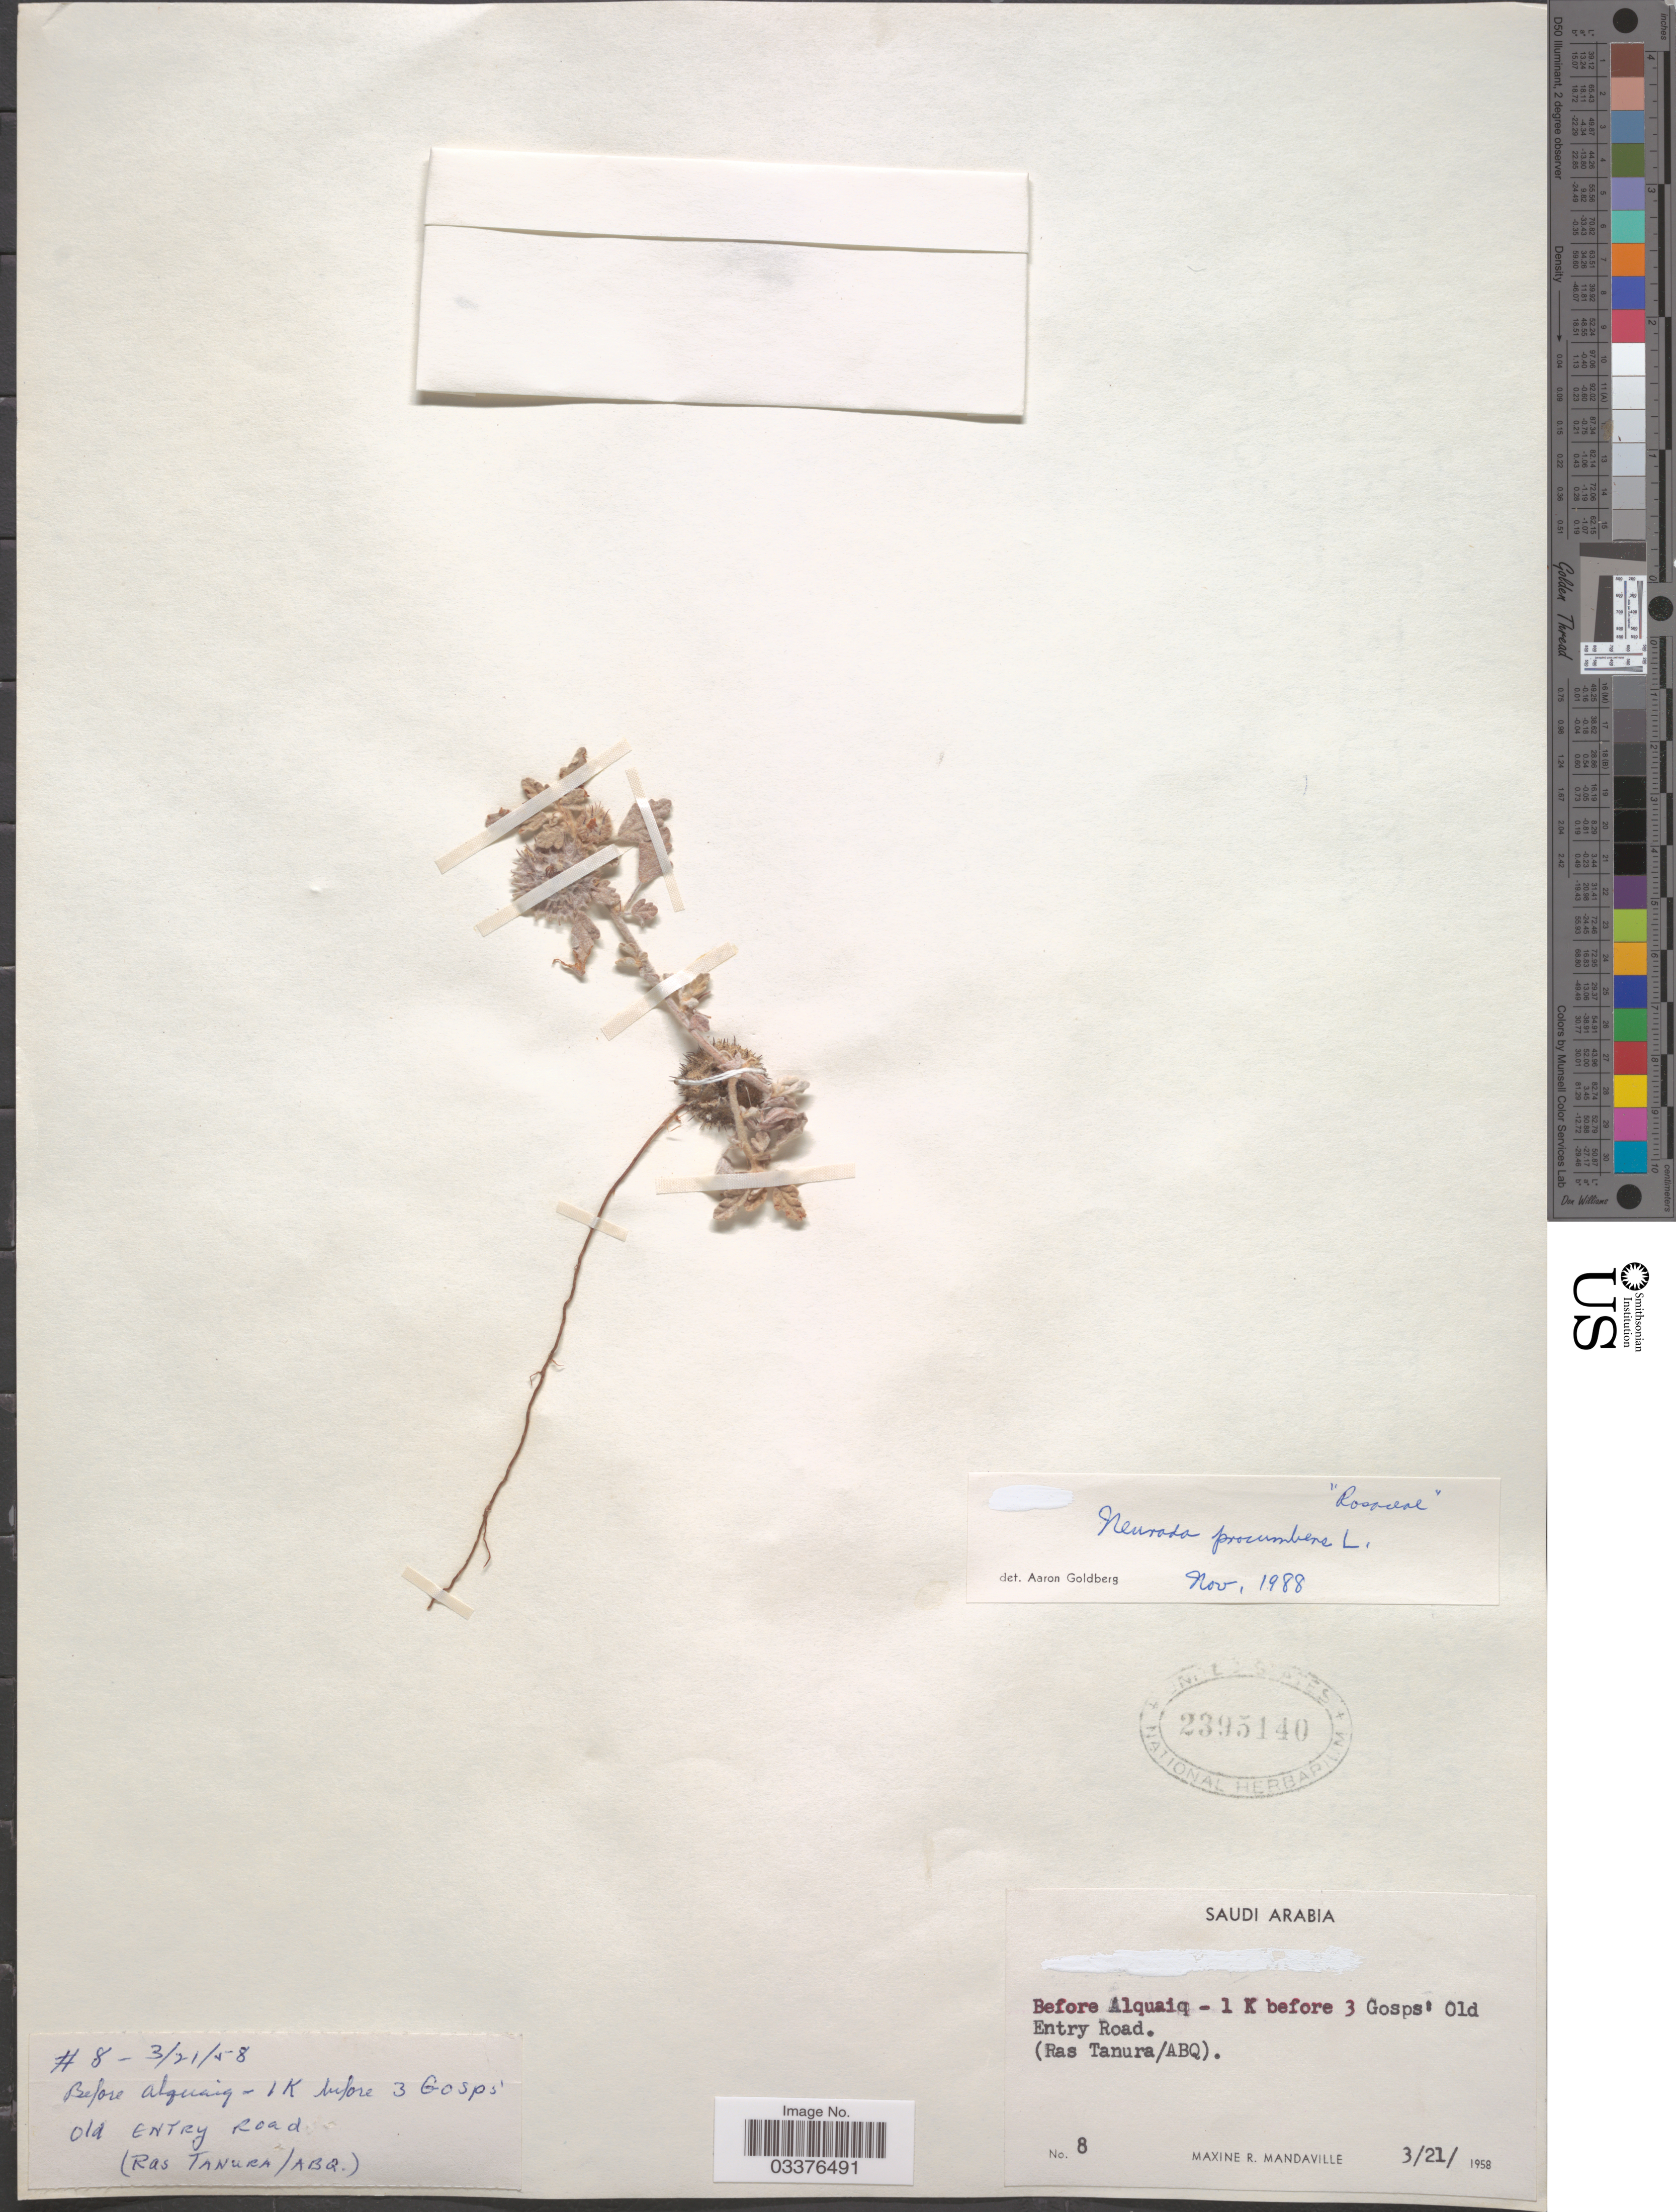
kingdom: Plantae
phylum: Tracheophyta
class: Magnoliopsida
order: Malvales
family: Neuradaceae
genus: Neurada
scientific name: Neurada procumbens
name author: L.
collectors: M. Mandaville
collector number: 8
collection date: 1958-03-21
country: Saudi Arabia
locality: Before Alquaiq - 1 K before 3 Gosps' Old Entry Road. (Ras Tanura/ABQ).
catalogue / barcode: US 2395140